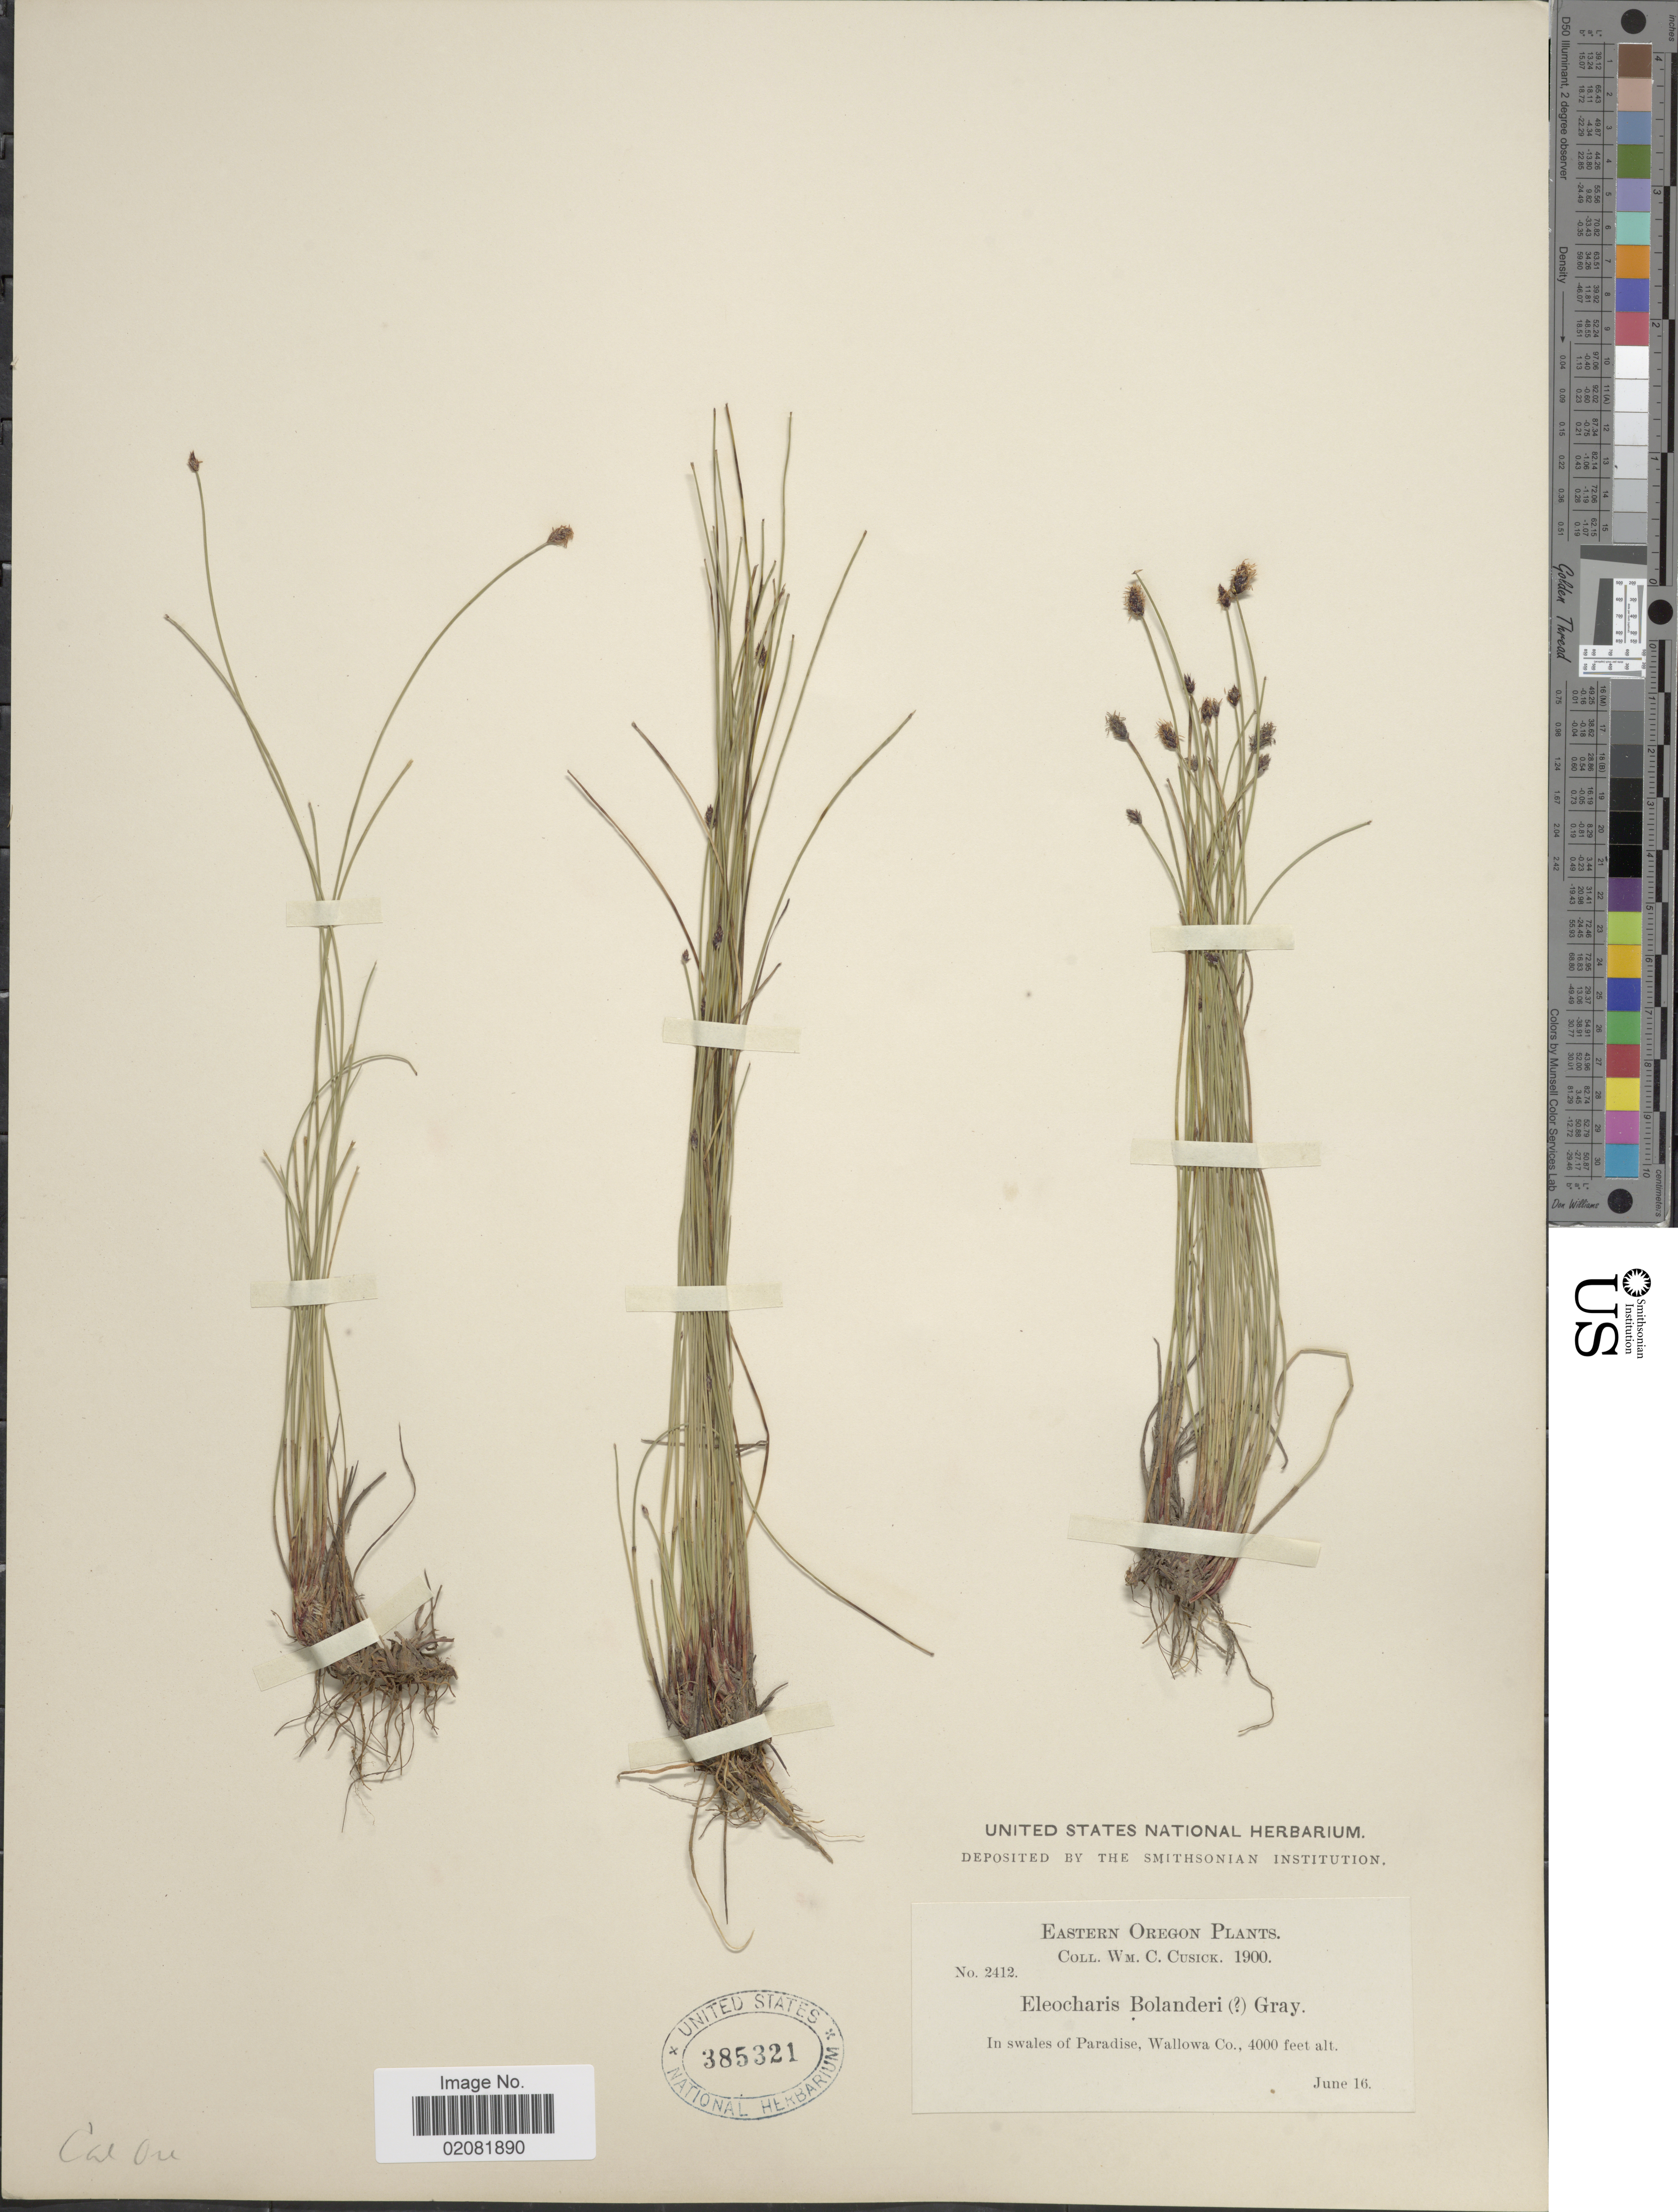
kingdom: Plantae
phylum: Tracheophyta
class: Liliopsida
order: Poales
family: Cyperaceae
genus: Eleocharis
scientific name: Eleocharis bolanderi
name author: A. Gray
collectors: W. C. Cusick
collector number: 2412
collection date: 1900-06-16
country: United States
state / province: Oregon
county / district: Wallowa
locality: Eastern Oregon, In swales of Paradise, Wallowa Co.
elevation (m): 1219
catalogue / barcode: US 385321